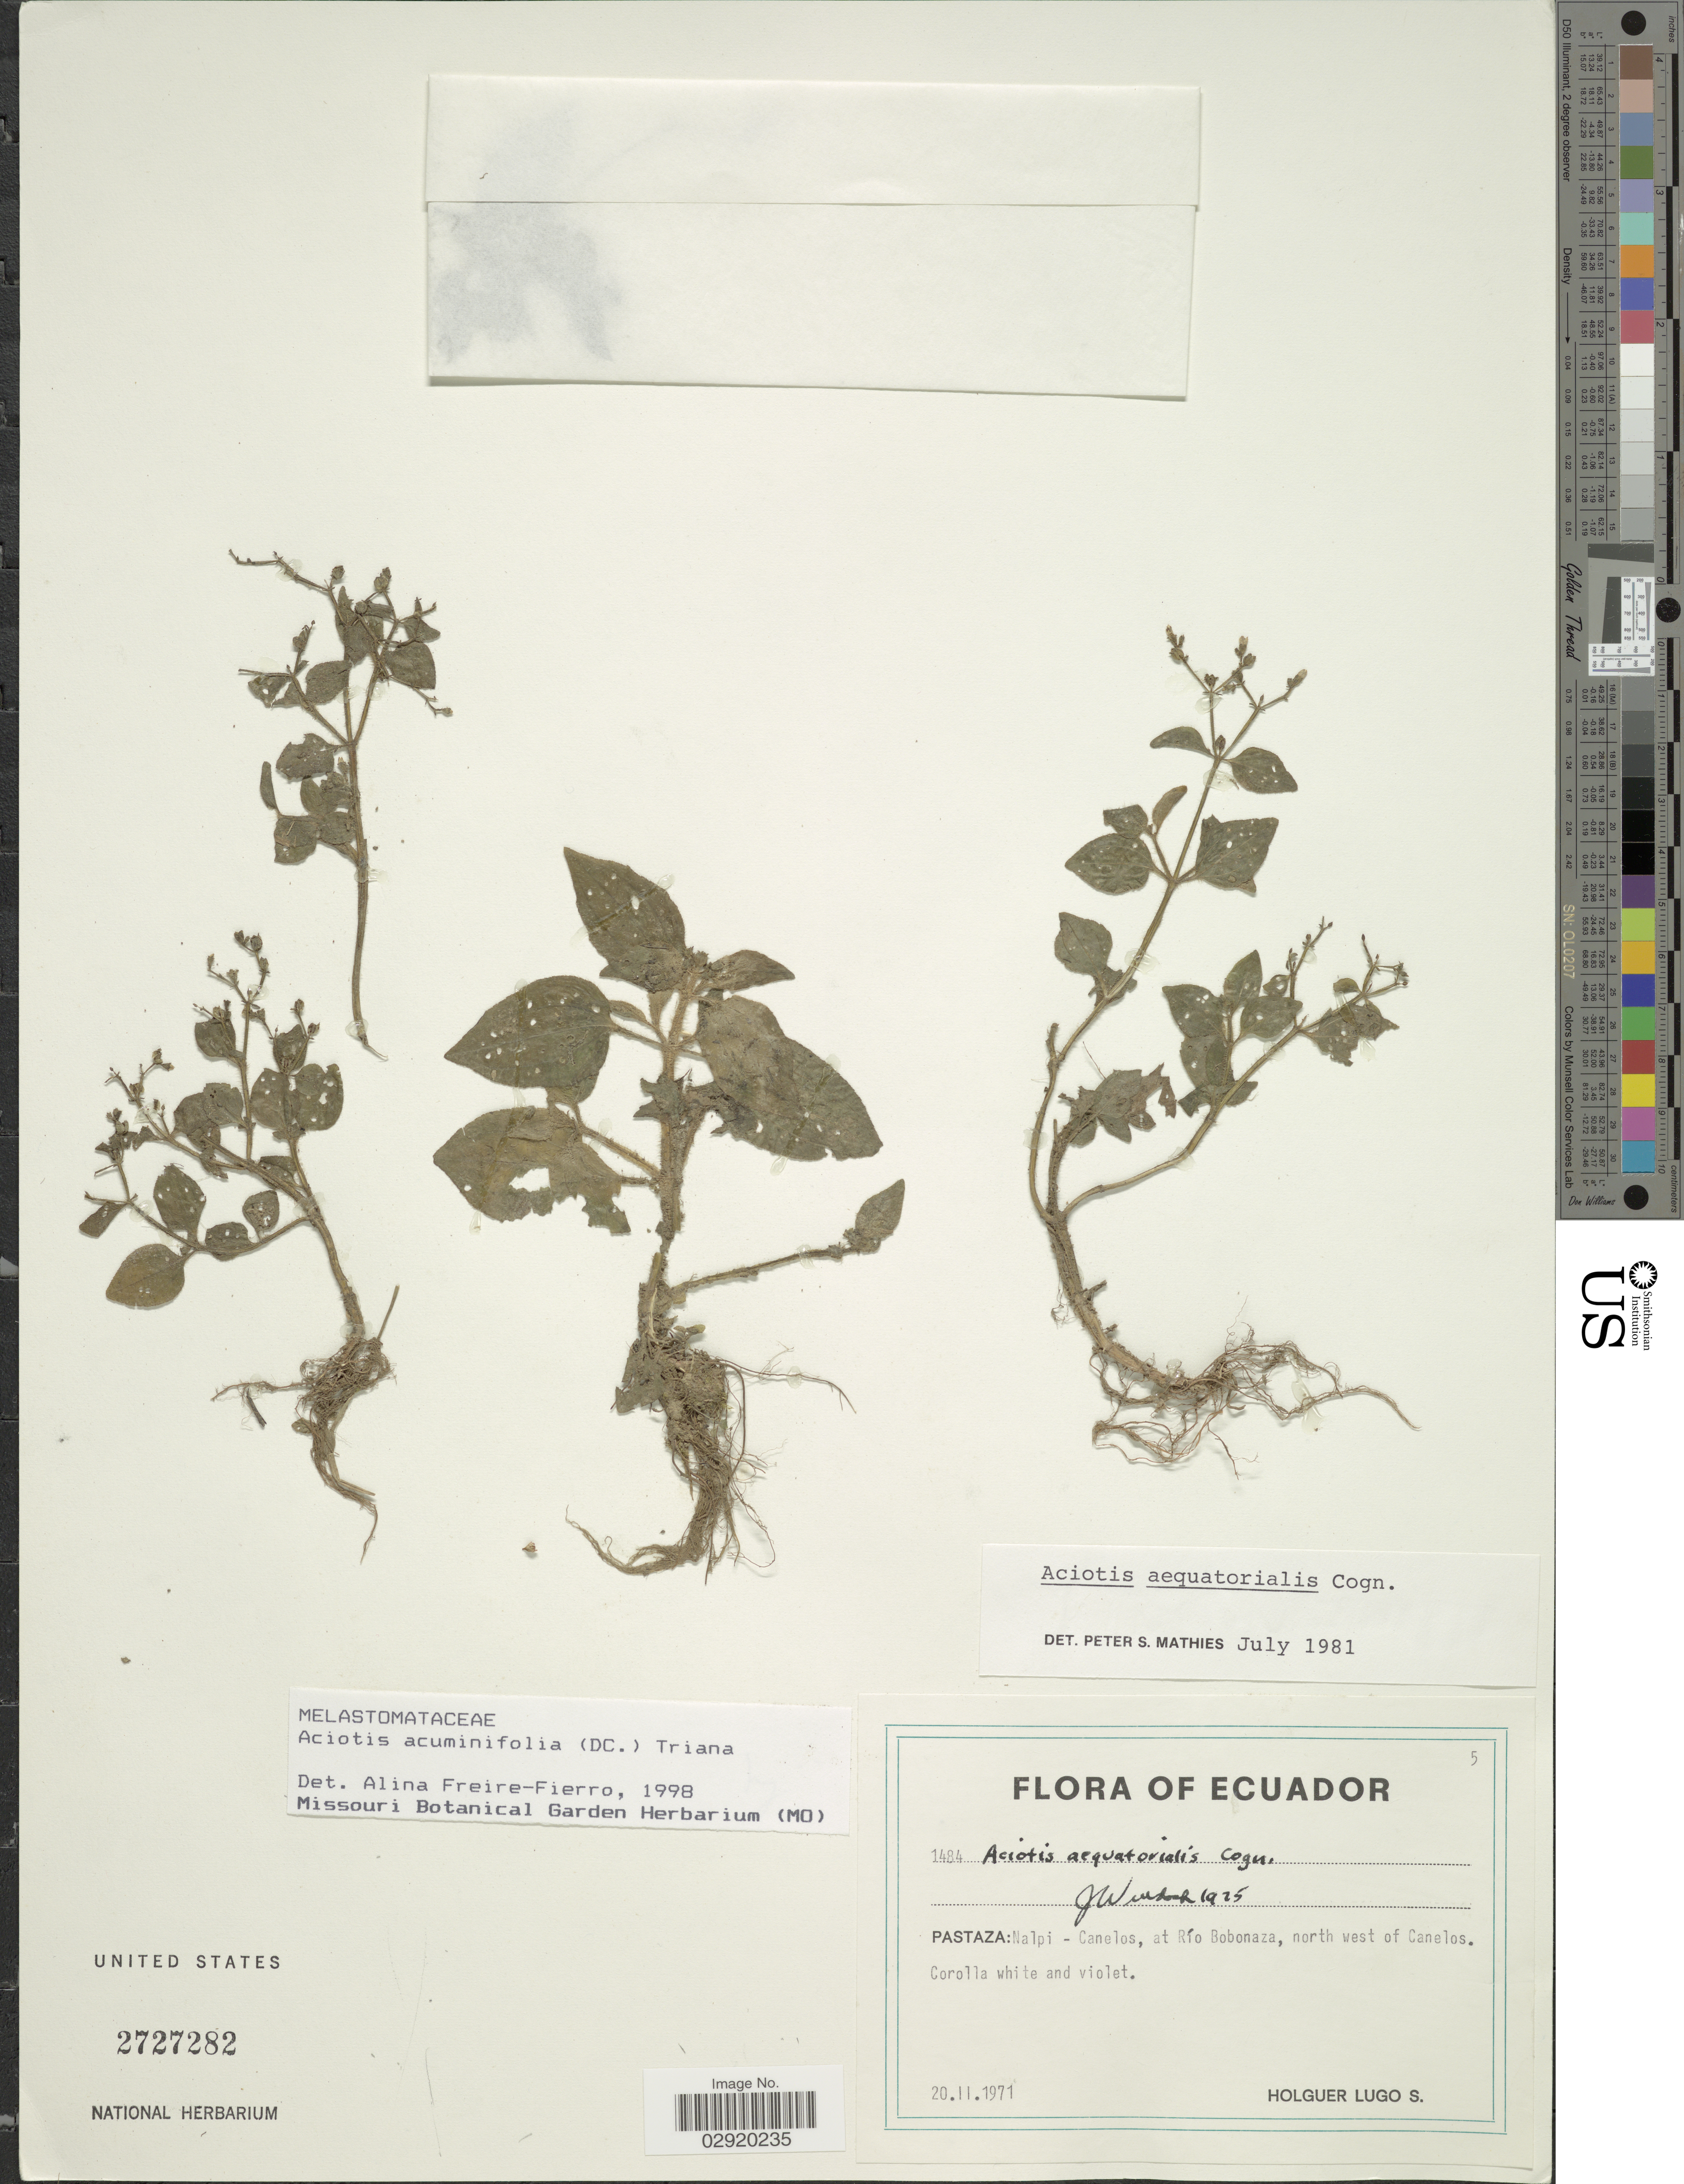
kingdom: Plantae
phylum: Tracheophyta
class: Magnoliopsida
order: Myrtales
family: Melastomataceae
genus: Aciotis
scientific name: Aciotis acuminifolia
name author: (Mart. ex DC.) Triana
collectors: H. Lugo S.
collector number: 1484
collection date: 1971-02-20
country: Ecuador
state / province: Pastaza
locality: Nalpi-Canelos, at Río Bobanaza, north west of Canelos.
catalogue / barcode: US 2727282